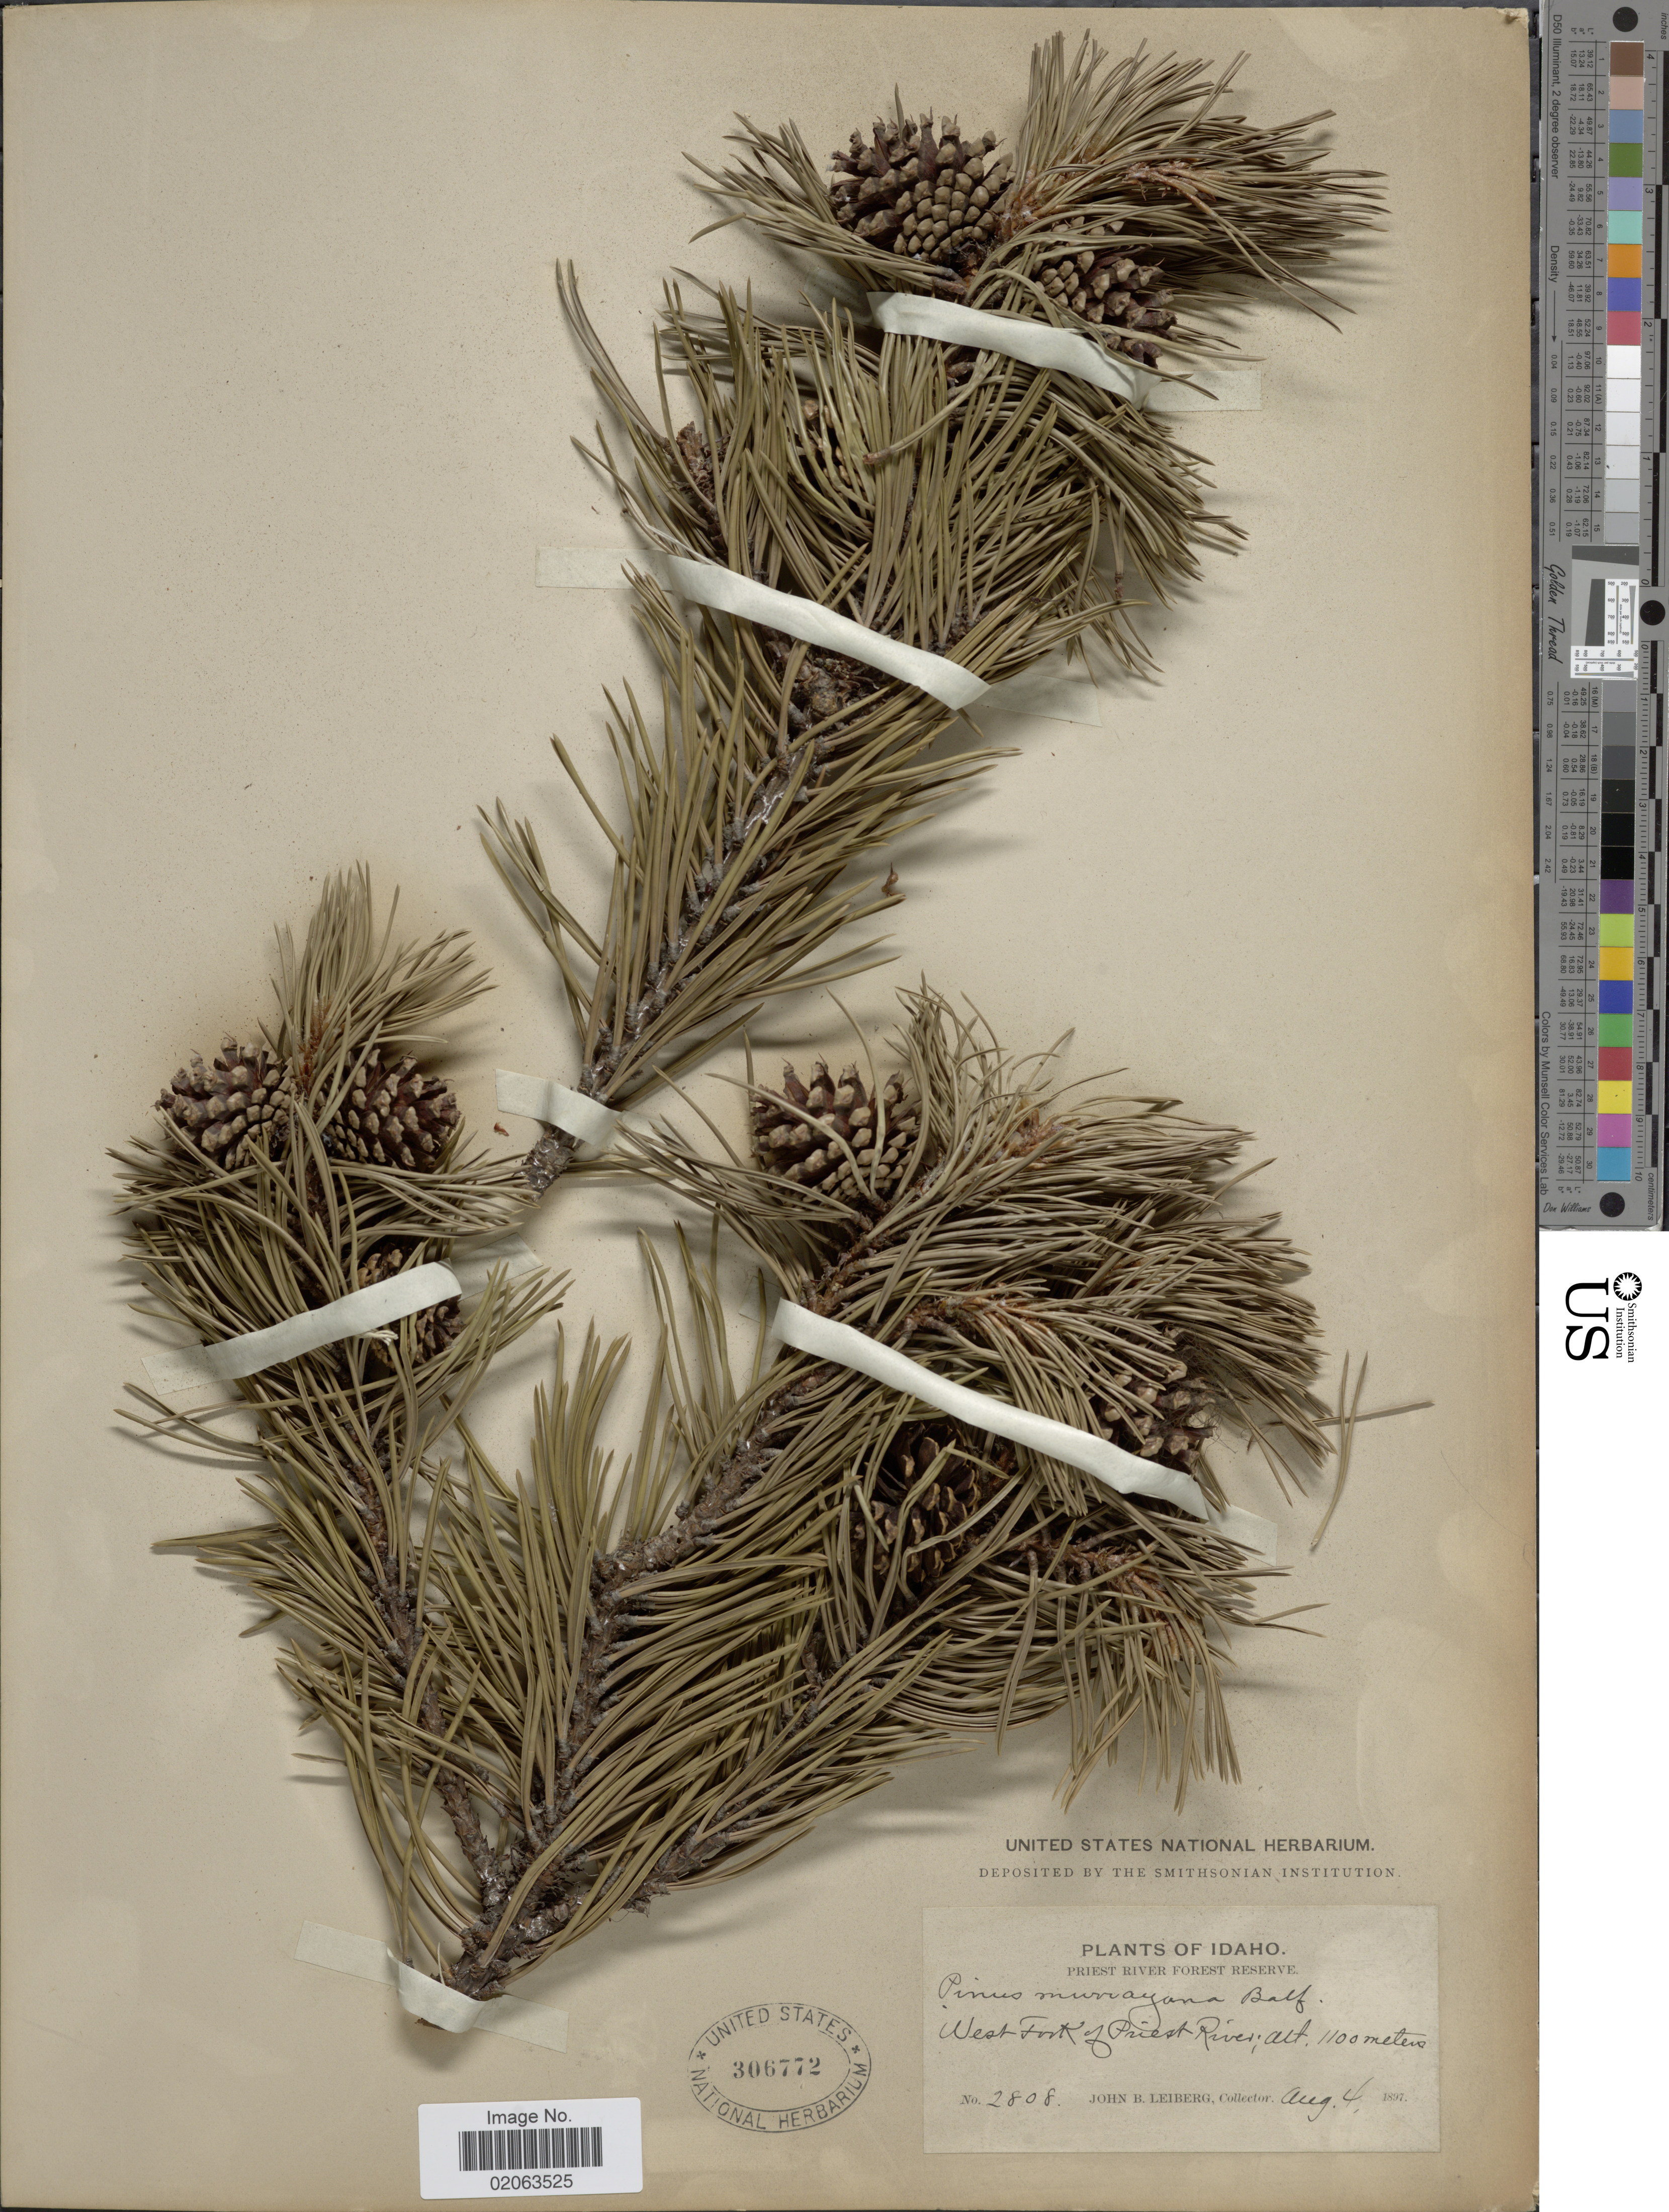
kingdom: Plantae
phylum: Tracheophyta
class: Pinopsida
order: Pinales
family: Pinaceae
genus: Pinus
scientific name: Pinus contorta var. latifolia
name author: Engelm. ex S. Watson in C. King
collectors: J. B. Leiberg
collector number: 2808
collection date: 1897-08-04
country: United States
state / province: Idaho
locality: West Fork of Priest River.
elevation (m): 1100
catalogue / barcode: US 306772